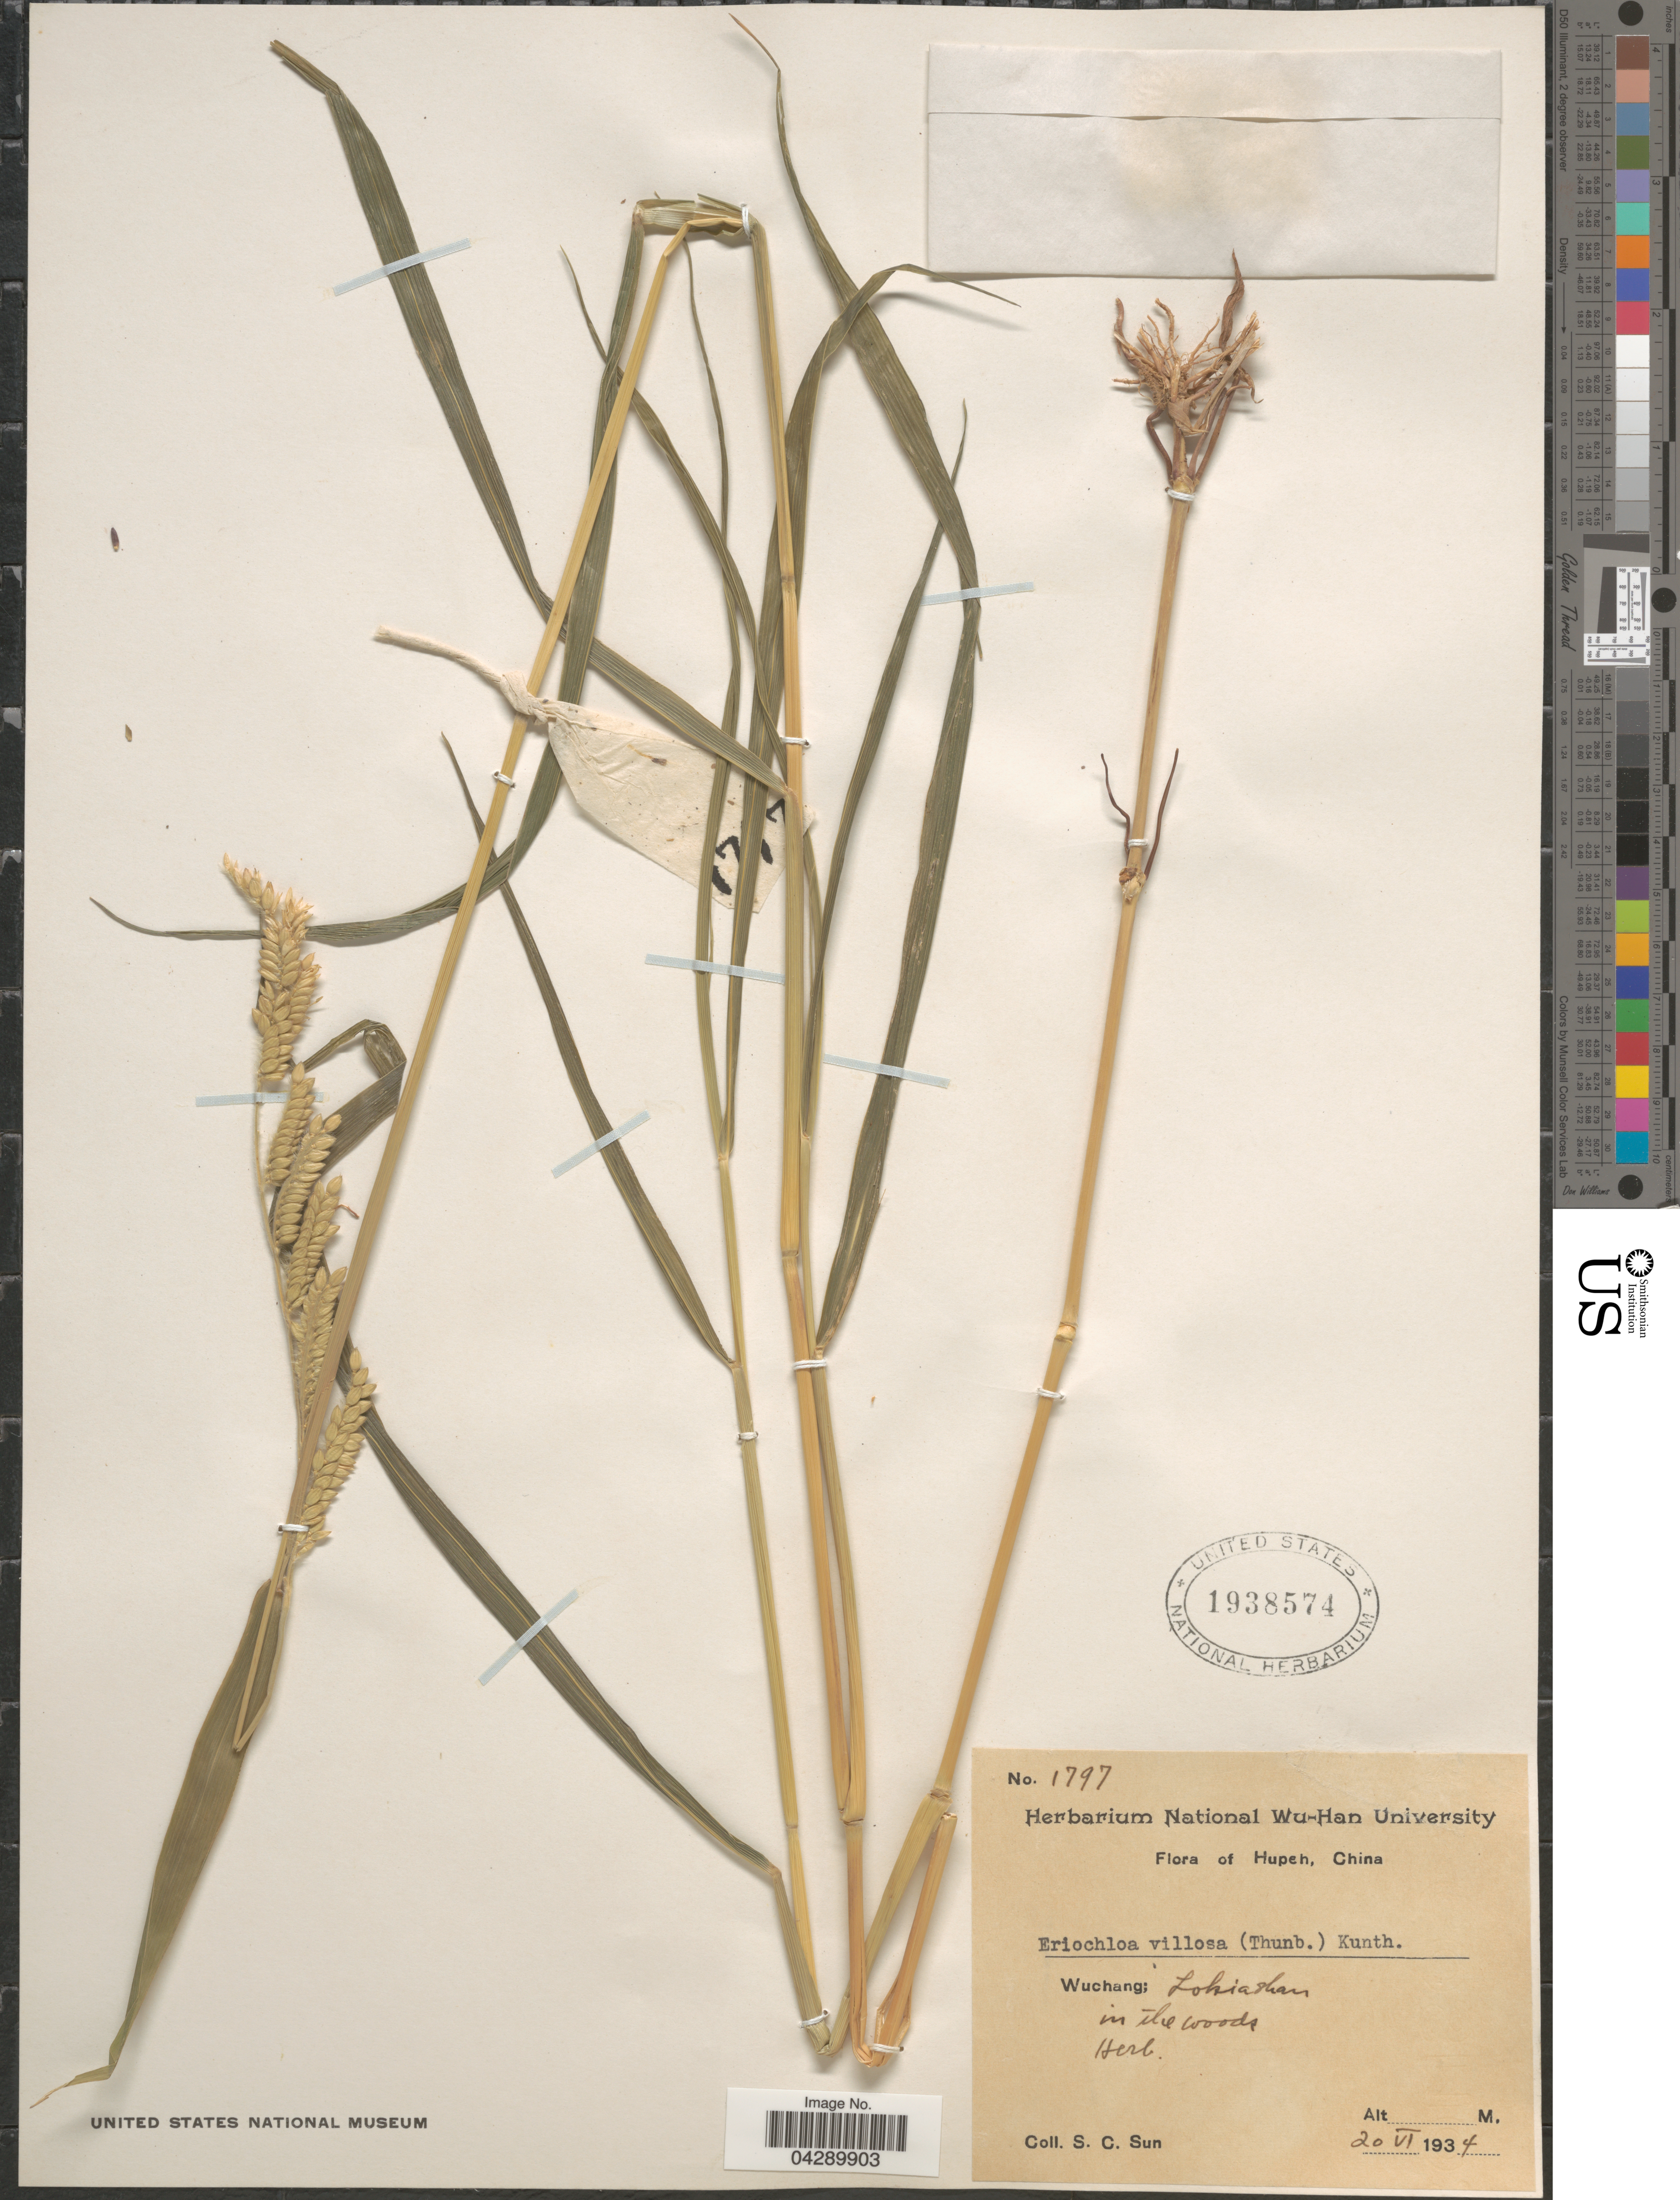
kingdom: Plantae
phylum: Tracheophyta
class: Liliopsida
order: Poales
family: Poaceae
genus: Eriochloa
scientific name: Eriochloa villosa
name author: (Thunb.) Kunth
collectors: S. C. Sun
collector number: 1797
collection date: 1934-06-20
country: China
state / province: Hubei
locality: Hupeh. Wuchang; Lokiashan in the woods.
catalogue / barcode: US 1938574